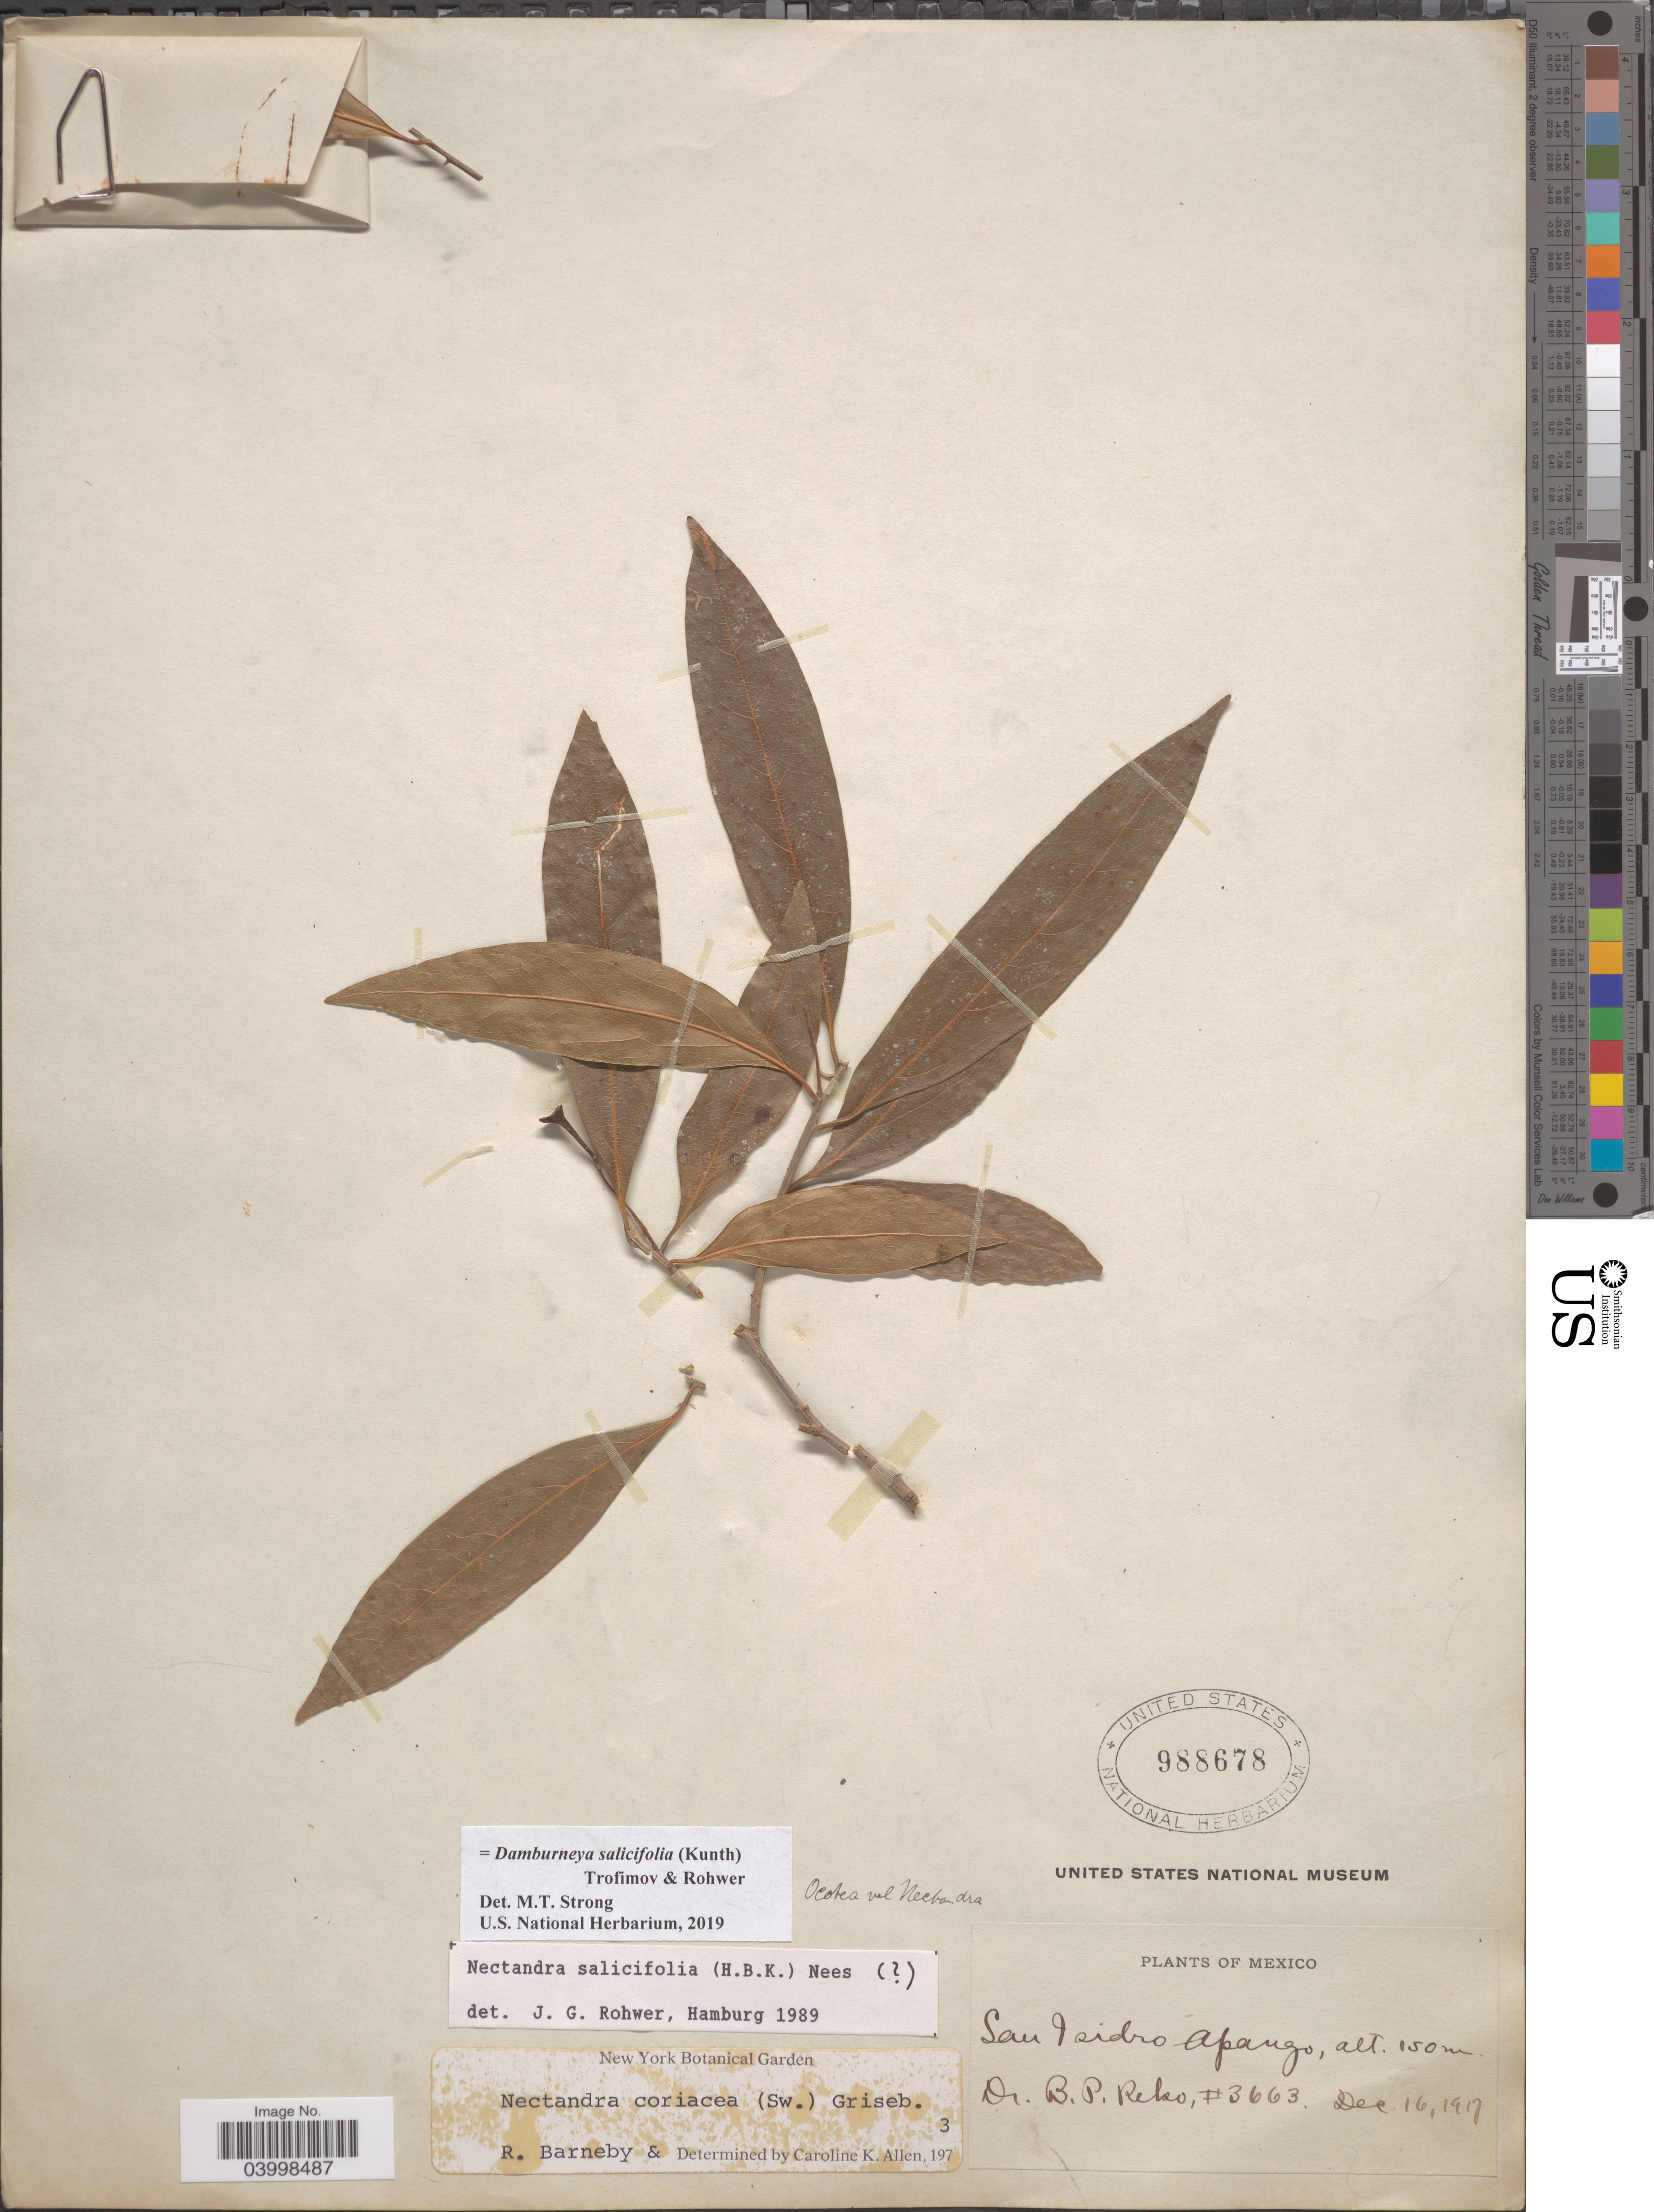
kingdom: Plantae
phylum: Tracheophyta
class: Magnoliopsida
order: Laurales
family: Lauraceae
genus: Damburneya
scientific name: Damburneya salicifolia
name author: (Kunth) Trofimov & Rohwer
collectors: B. P. Reko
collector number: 3663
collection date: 1917-12-16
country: Mexico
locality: San Isidro Apango.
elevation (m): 150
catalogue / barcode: US 988678